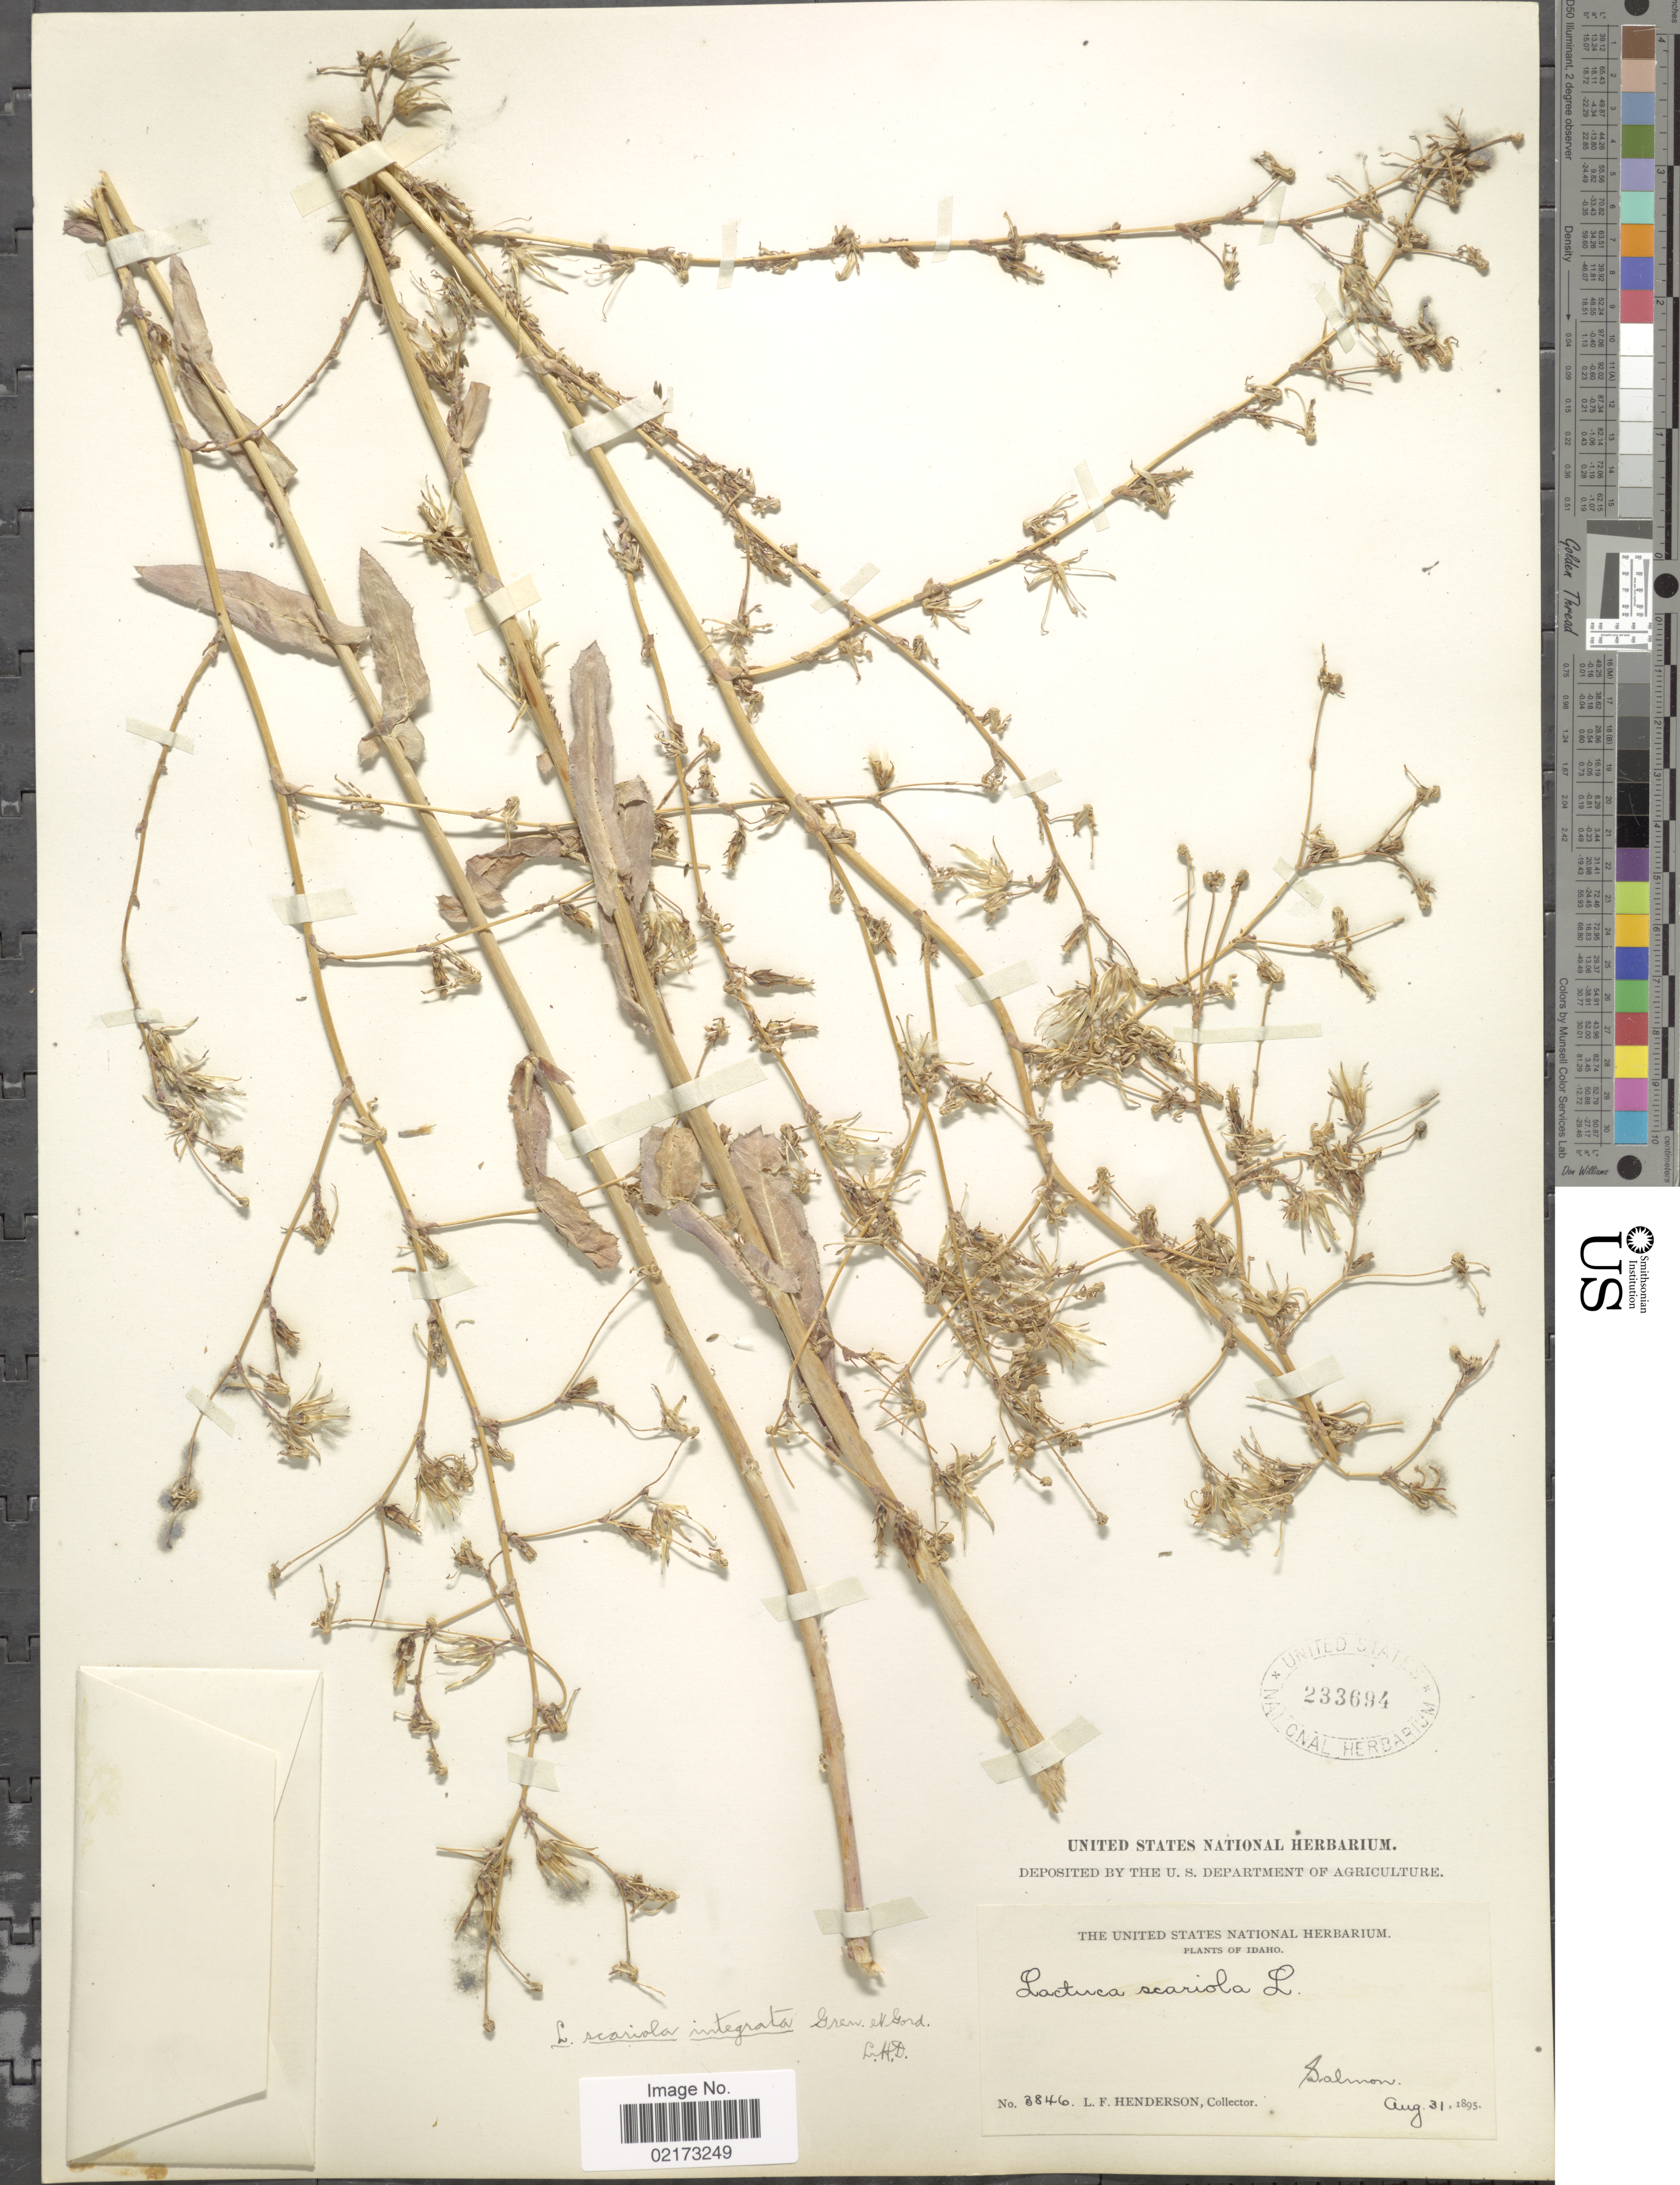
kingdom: Plantae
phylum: Tracheophyta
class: Magnoliopsida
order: Asterales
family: Asteraceae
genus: Lactuca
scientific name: Lactuca serriola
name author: L.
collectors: L. Henderson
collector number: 3846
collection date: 1895-08-31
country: United States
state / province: Idaho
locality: Salmon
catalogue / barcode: US 233694